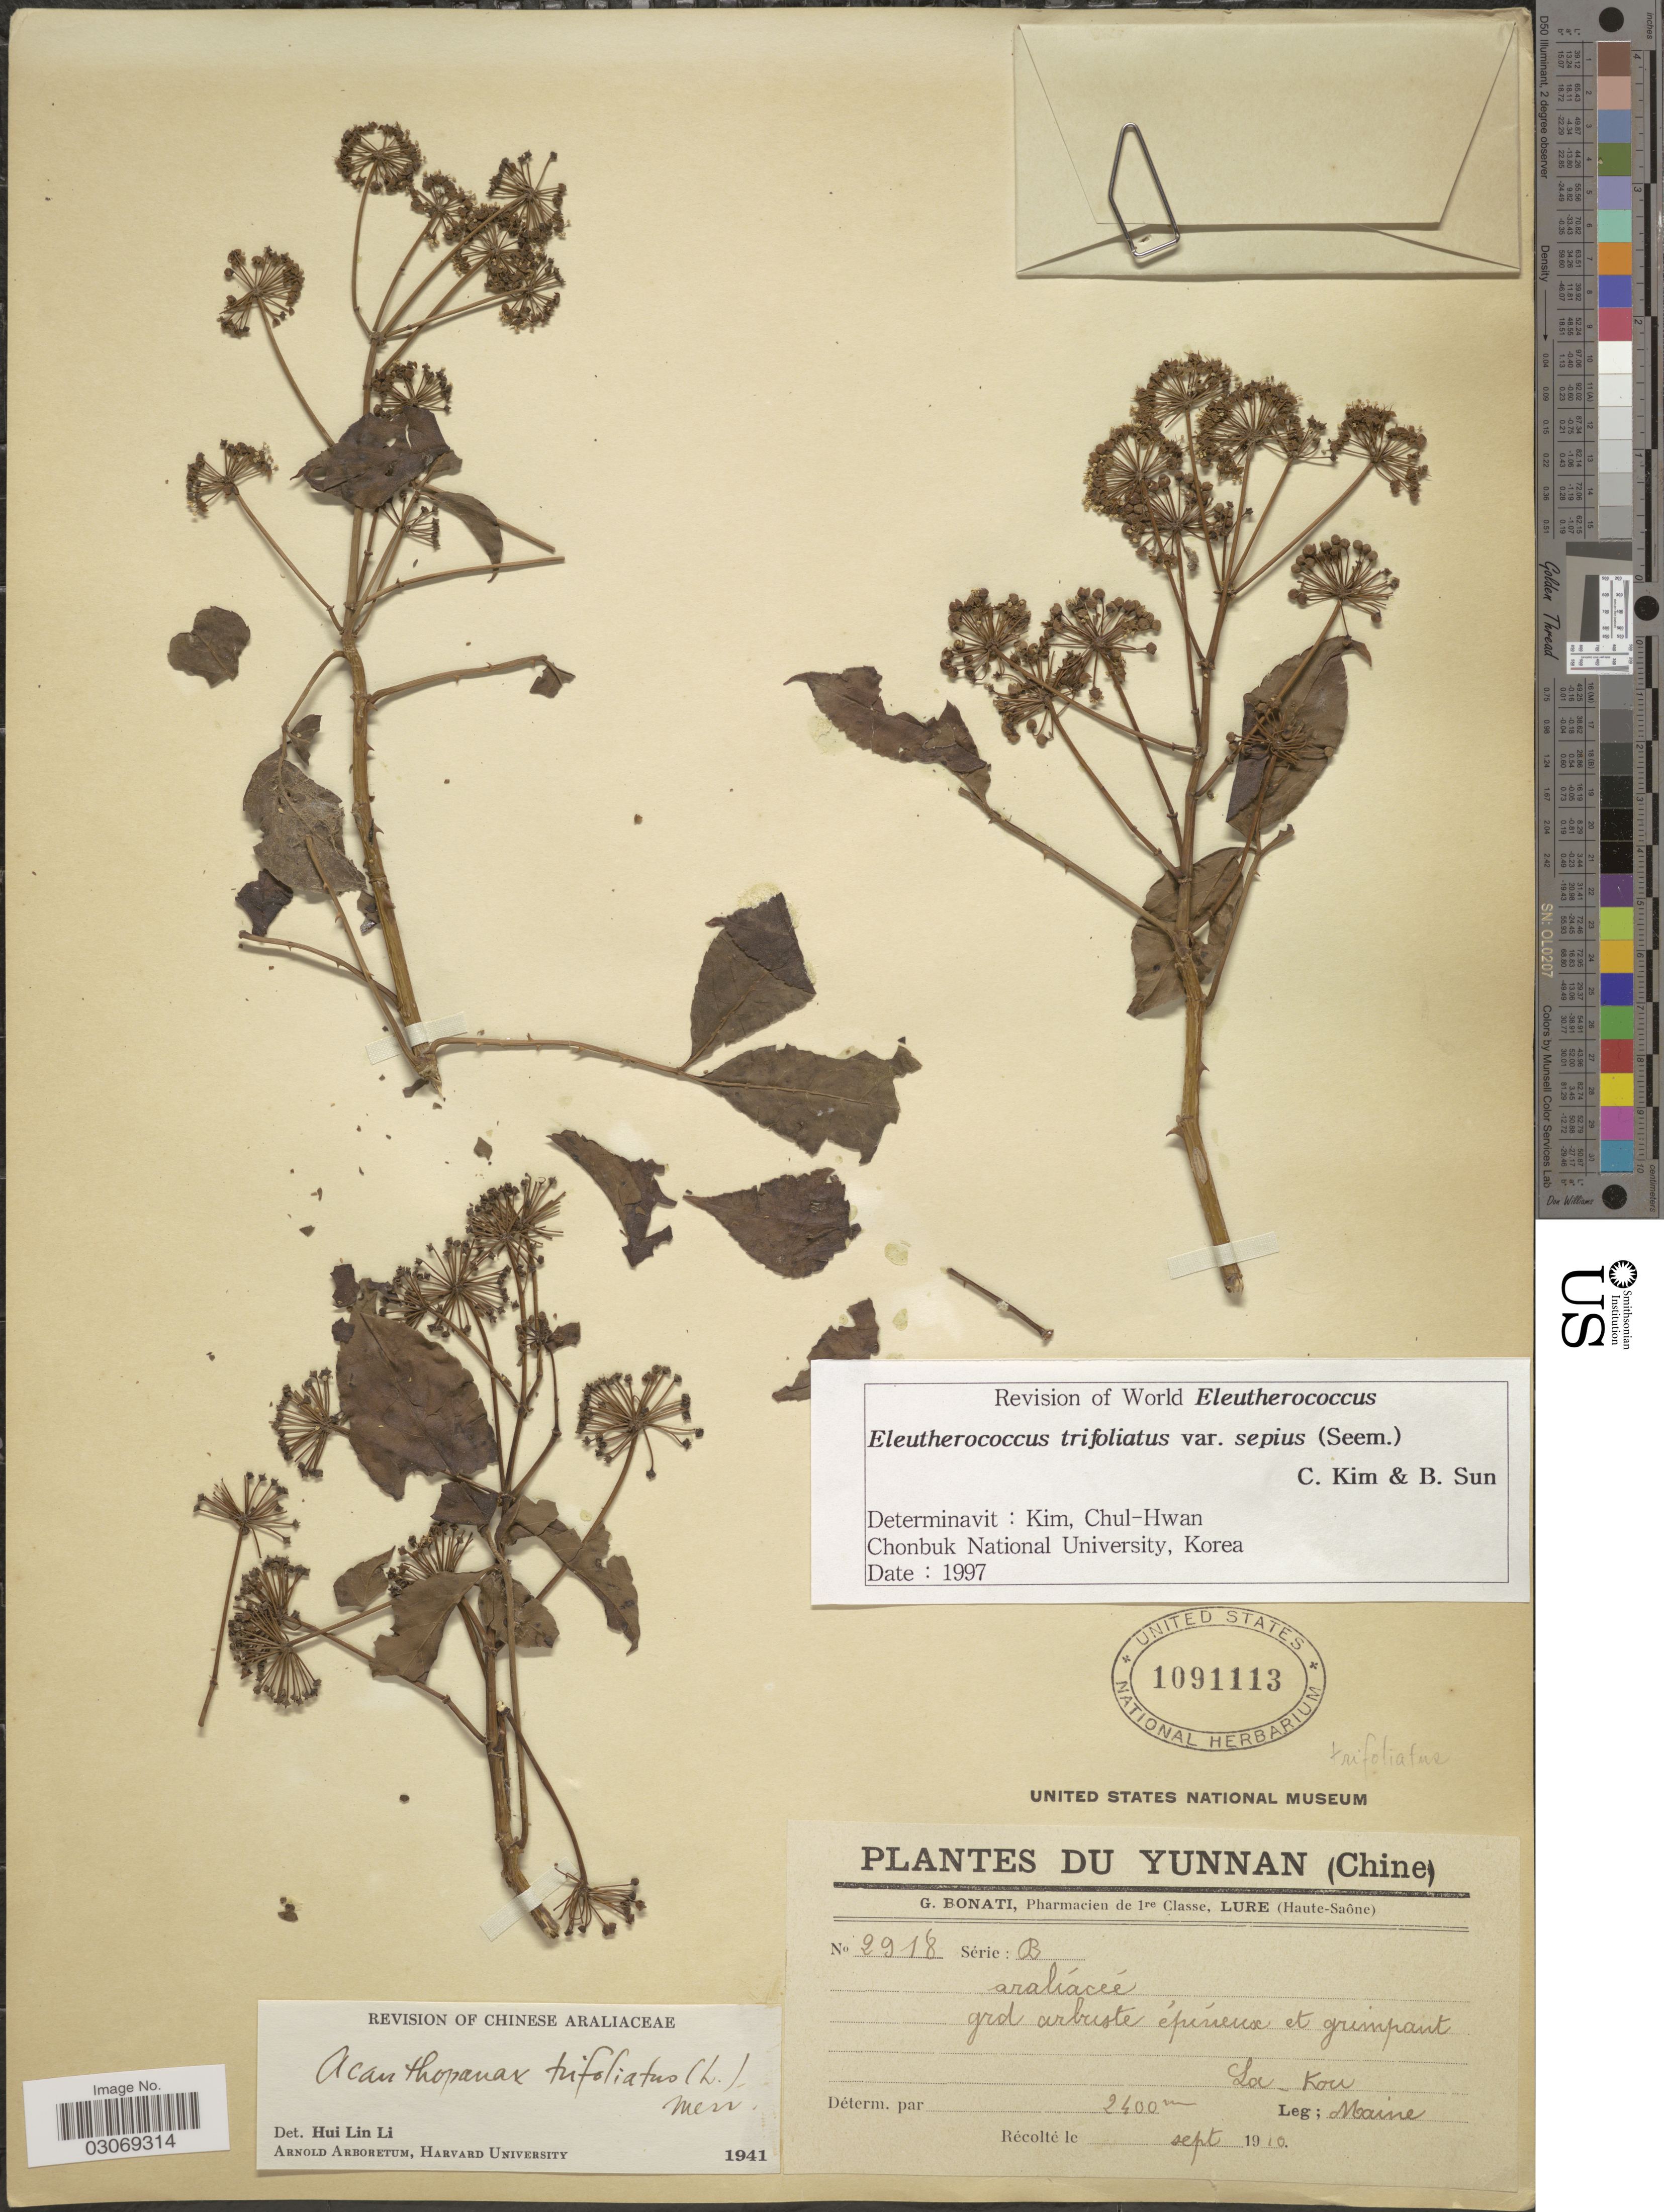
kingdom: Plantae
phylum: Tracheophyta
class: Magnoliopsida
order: Apiales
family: Araliaceae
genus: Eleutherococcus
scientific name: Eleutherococcus trifoliatus var. sepius (Seem.) C. Kim & B. Sun comb. & stat nov. ined.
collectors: Maine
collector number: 2918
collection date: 1910-09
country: China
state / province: Yunnan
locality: La-Kou.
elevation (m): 2400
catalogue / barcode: US 1091113